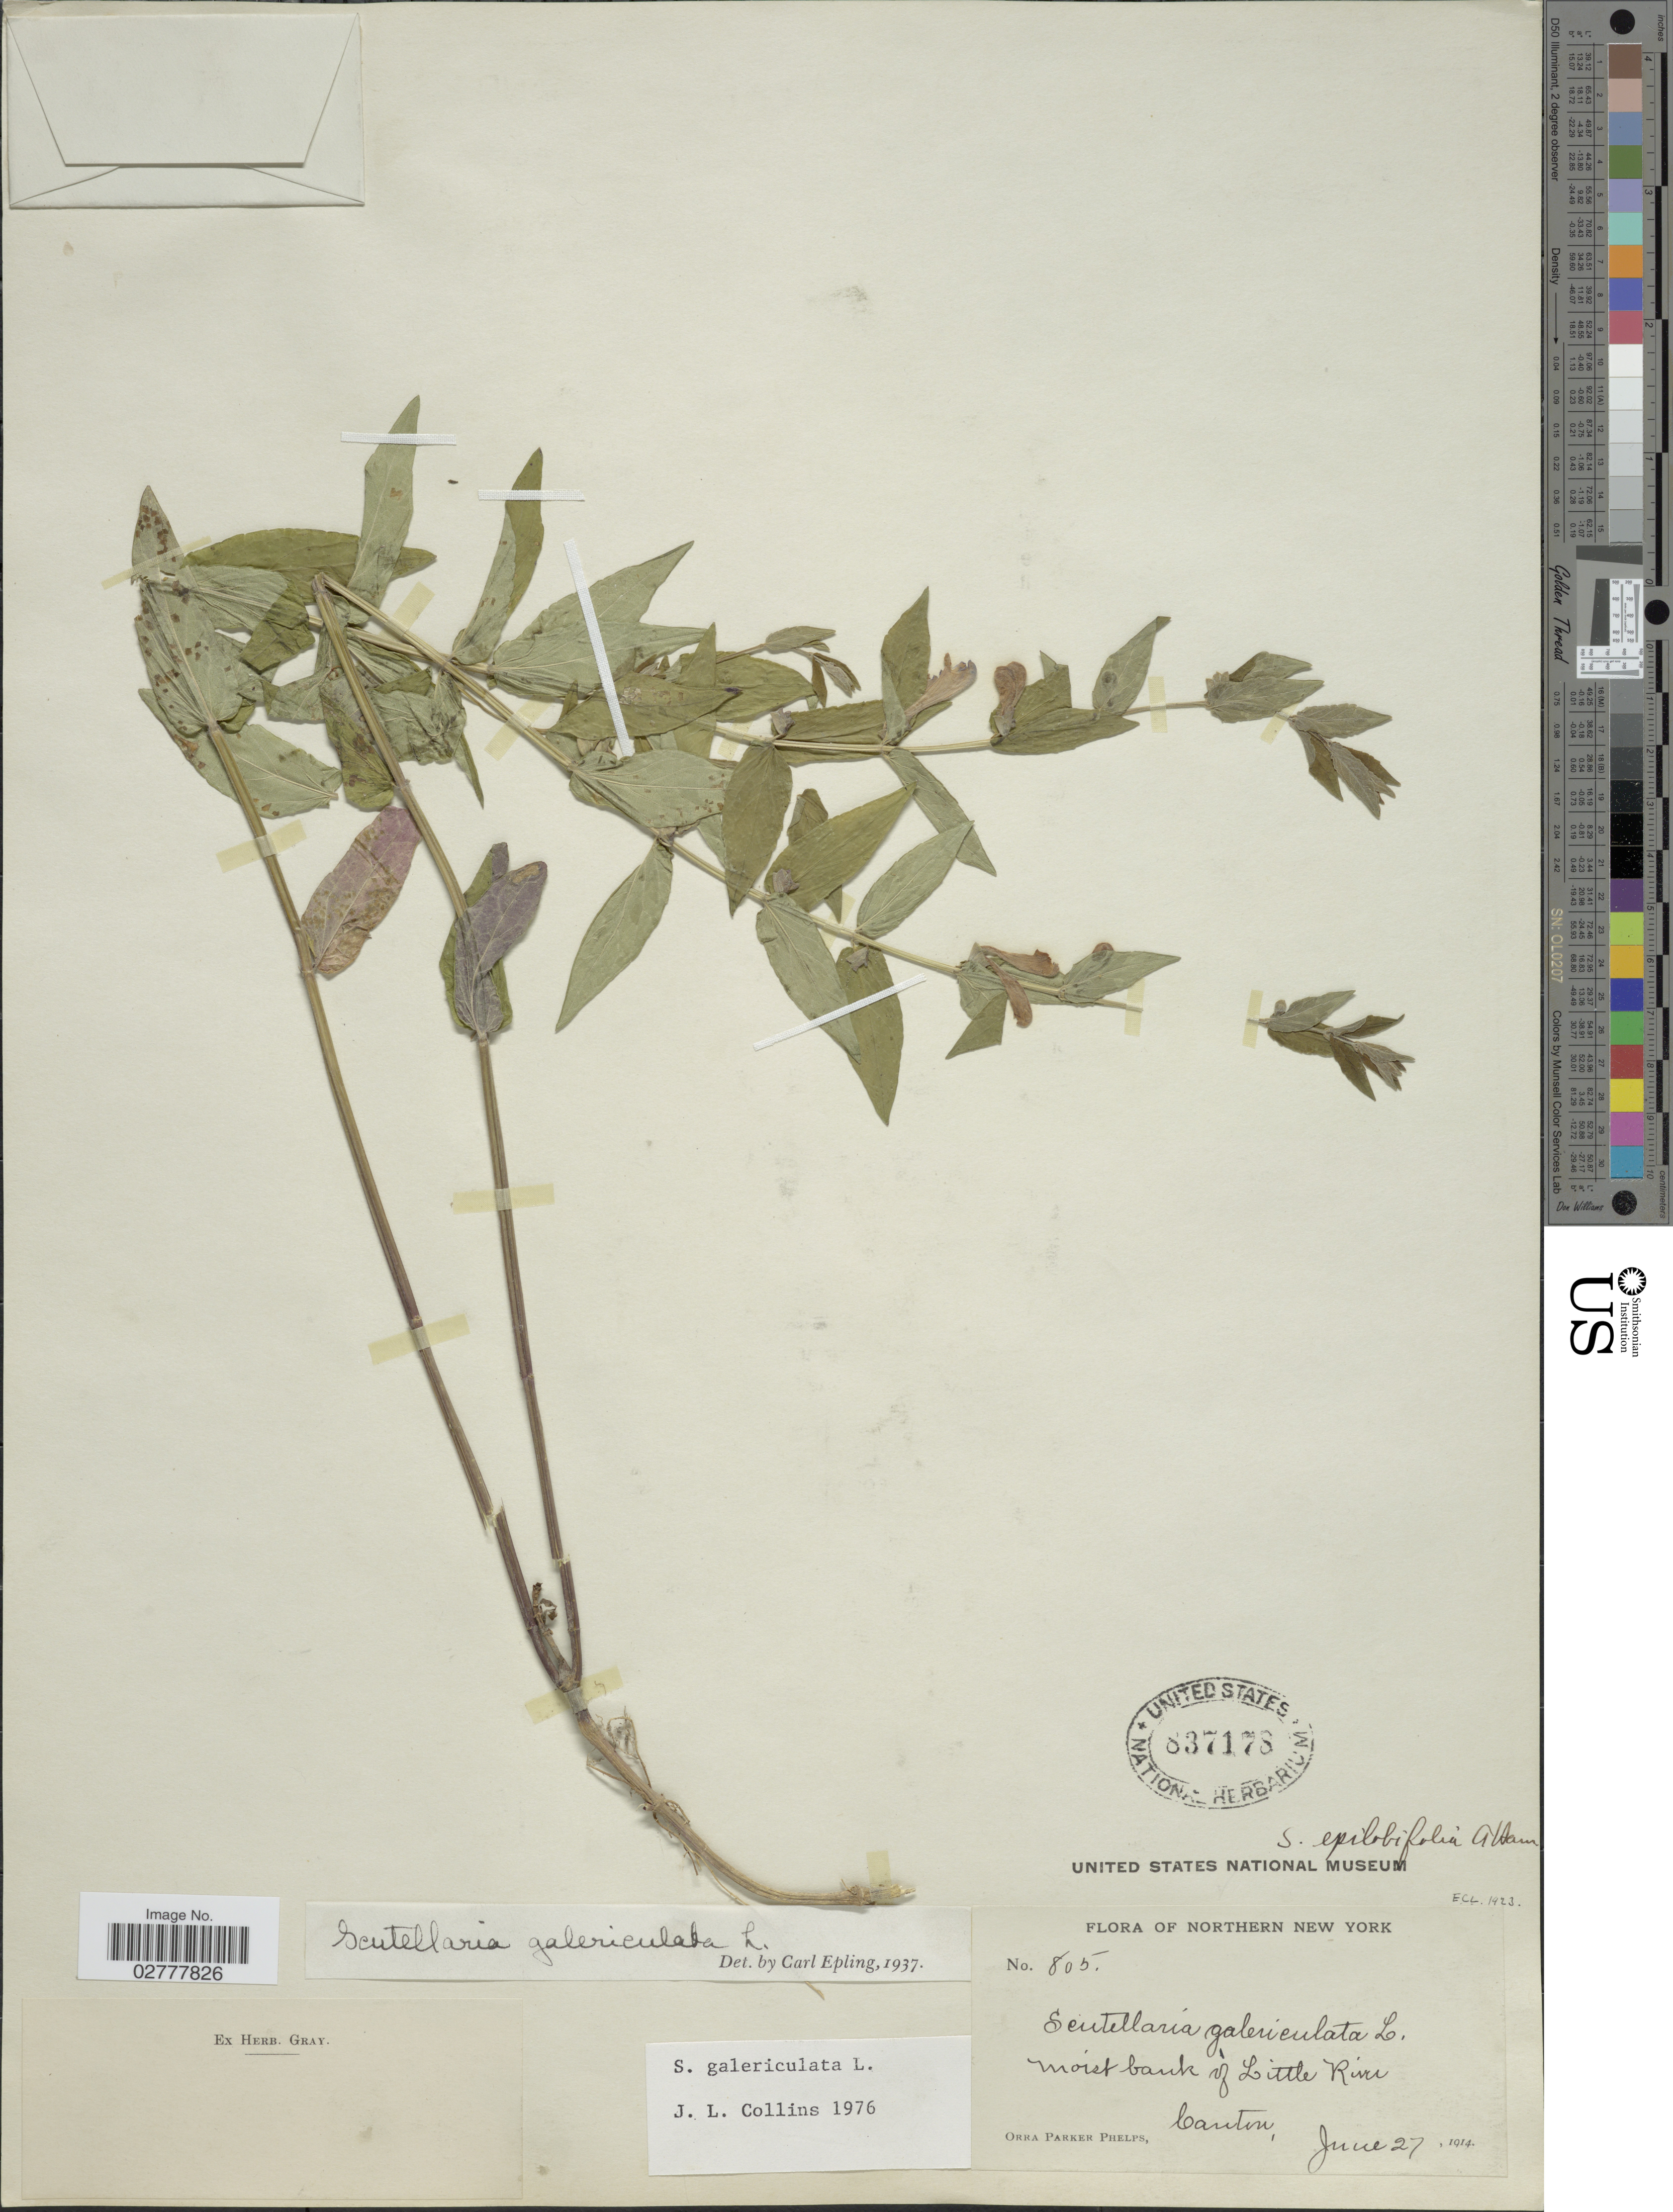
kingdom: Plantae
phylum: Tracheophyta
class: Magnoliopsida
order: Lamiales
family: Lamiaceae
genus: Scutellaria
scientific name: Scutellaria galericulata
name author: L.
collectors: O. P. Phelps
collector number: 805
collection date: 1914-06-27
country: United States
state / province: New York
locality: Northern New York. Moist bank of Little River, Canton.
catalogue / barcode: US 837178